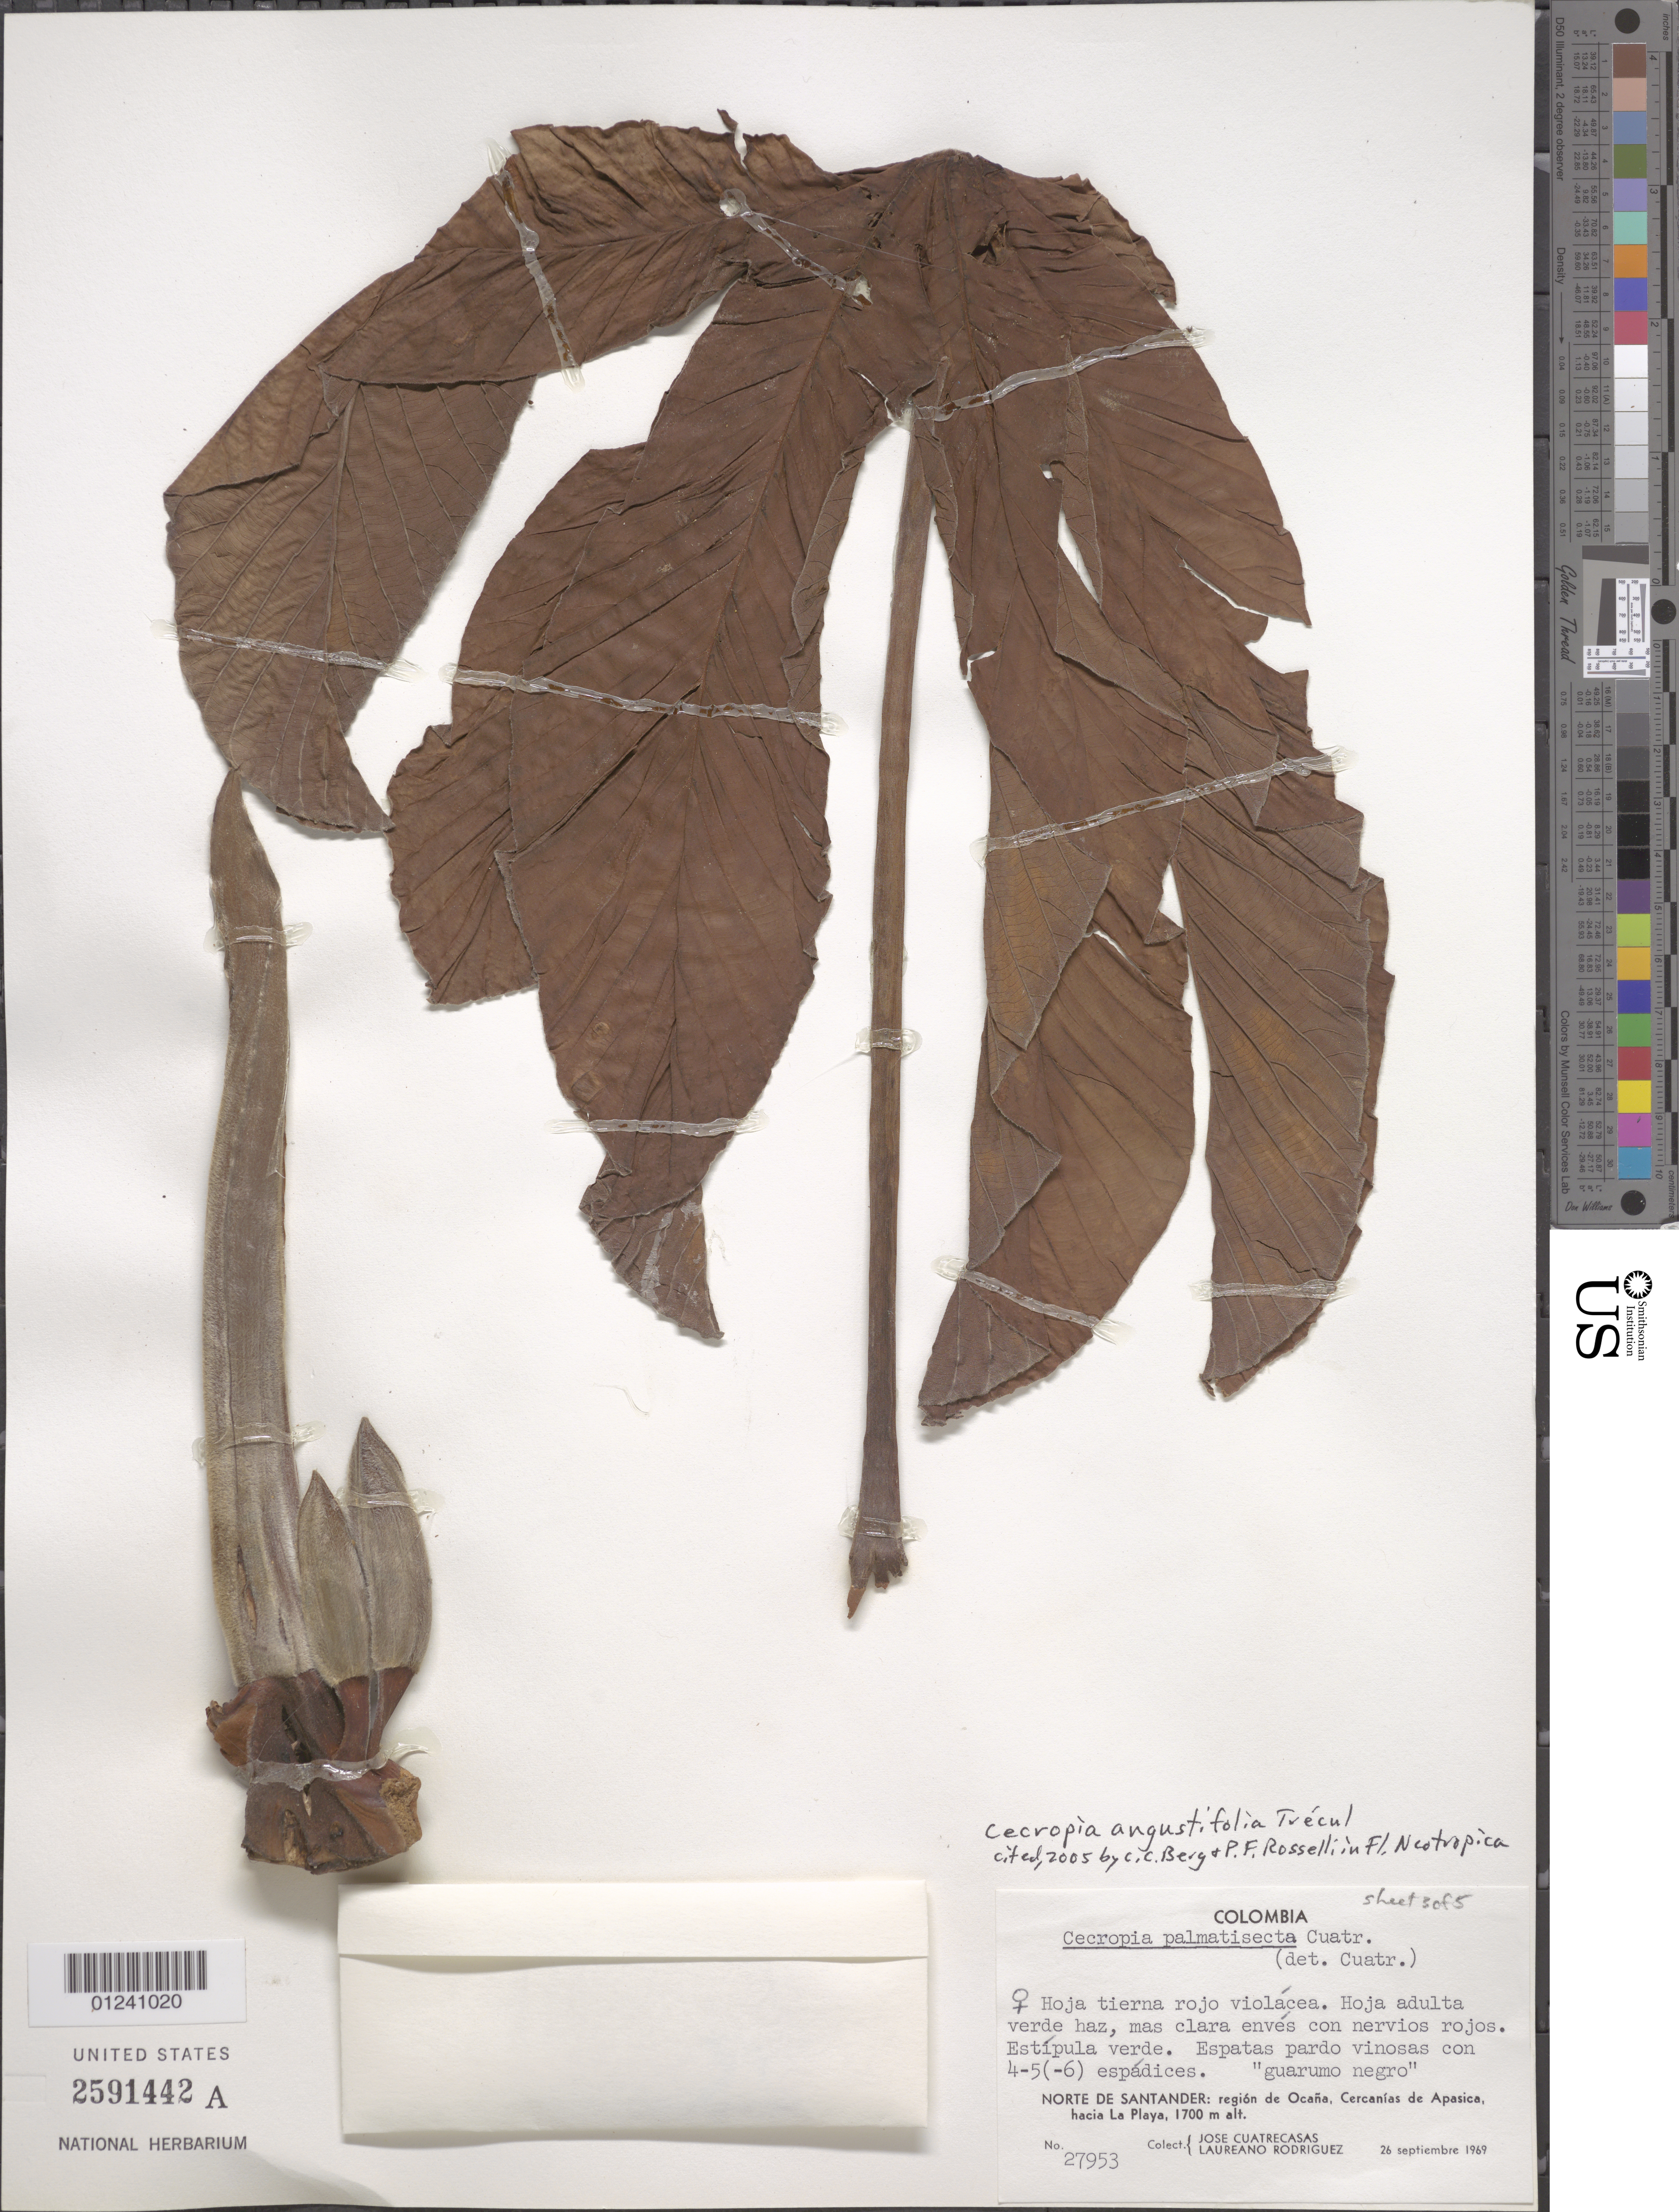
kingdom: Plantae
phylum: Tracheophyta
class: Magnoliopsida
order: Rosales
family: Urticaceae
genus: Cecropia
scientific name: Cecropia angustifolia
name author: Trécul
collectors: J. Cuatrecasas & L. Rodriguez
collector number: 27953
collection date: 1969-09-26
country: Colombia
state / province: Norte de Santander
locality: Región de Ocaña, Cercanías de Apasica, hacia La Playa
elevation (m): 1700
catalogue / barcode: US 2591442A